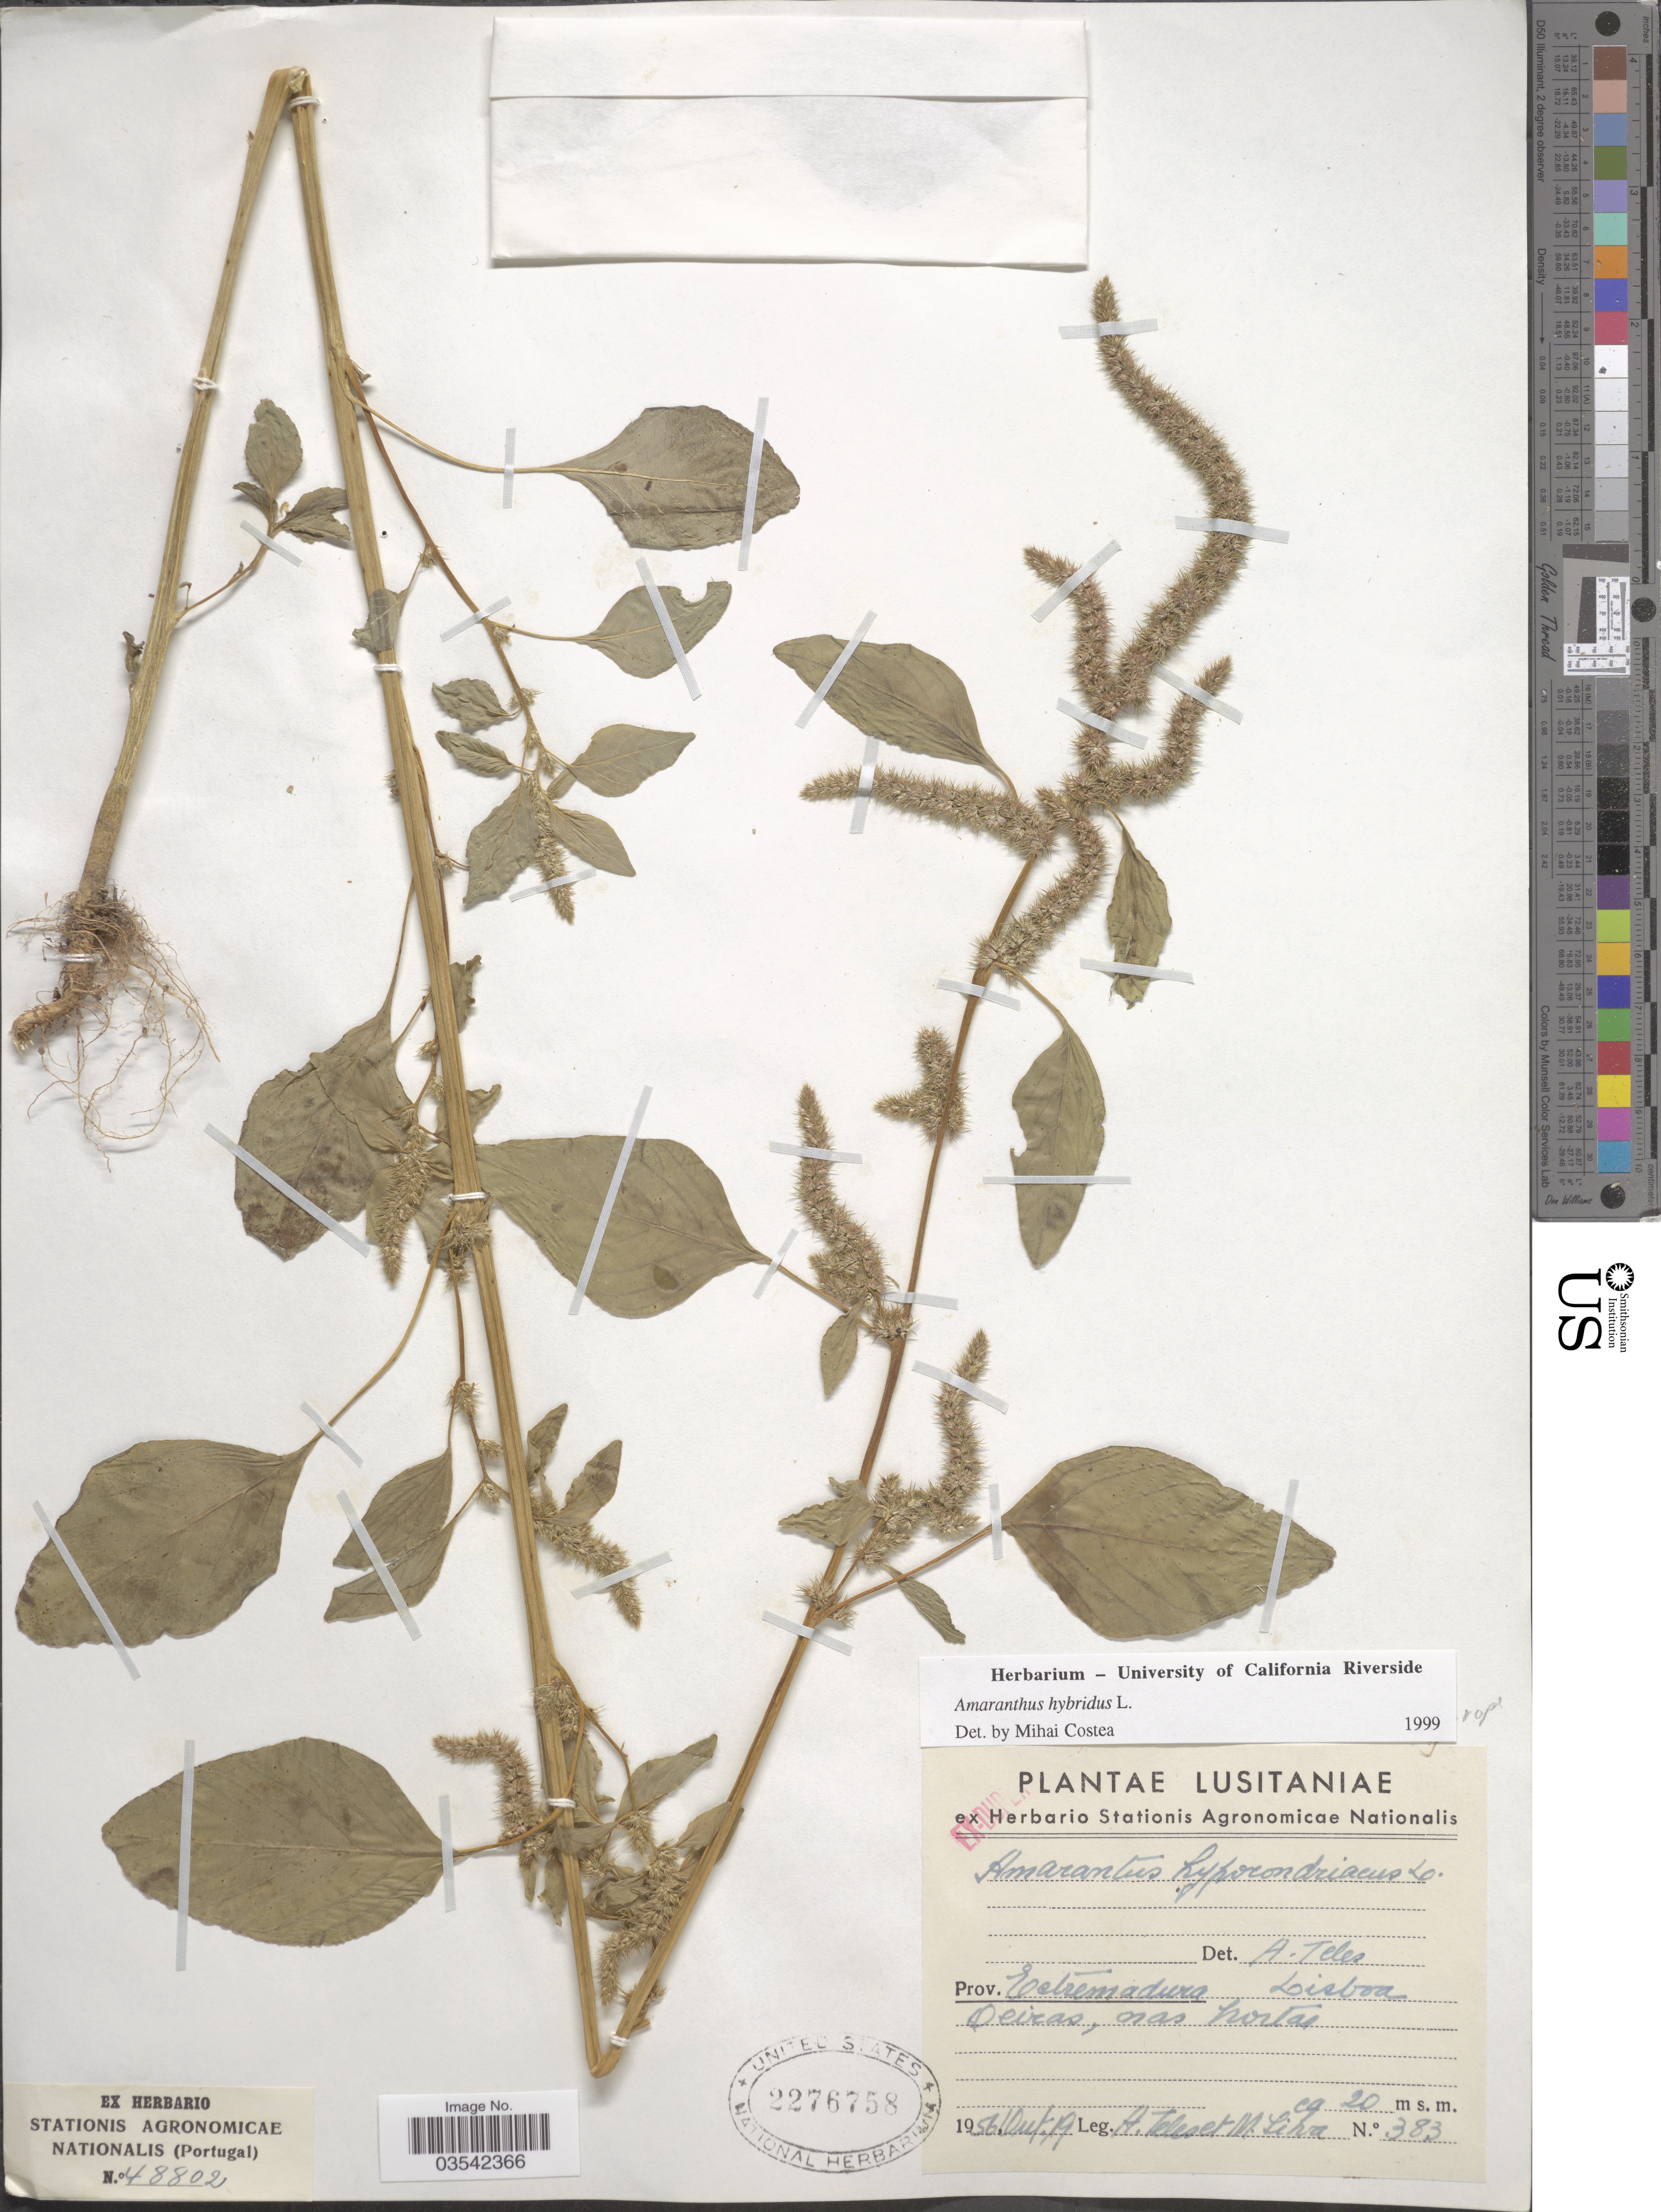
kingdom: Plantae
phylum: Tracheophyta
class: Magnoliopsida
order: Caryophyllales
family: Amaranthaceae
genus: Amaranthus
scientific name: Amaranthus hybridus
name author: L.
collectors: H. Teles & M. Silva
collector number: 383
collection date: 1956-08-19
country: Portugal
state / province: Lisboa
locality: Lusitaniae. Prov. Estremadura Lisboa. Deiras, nas hortas.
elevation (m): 20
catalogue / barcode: US 2276758